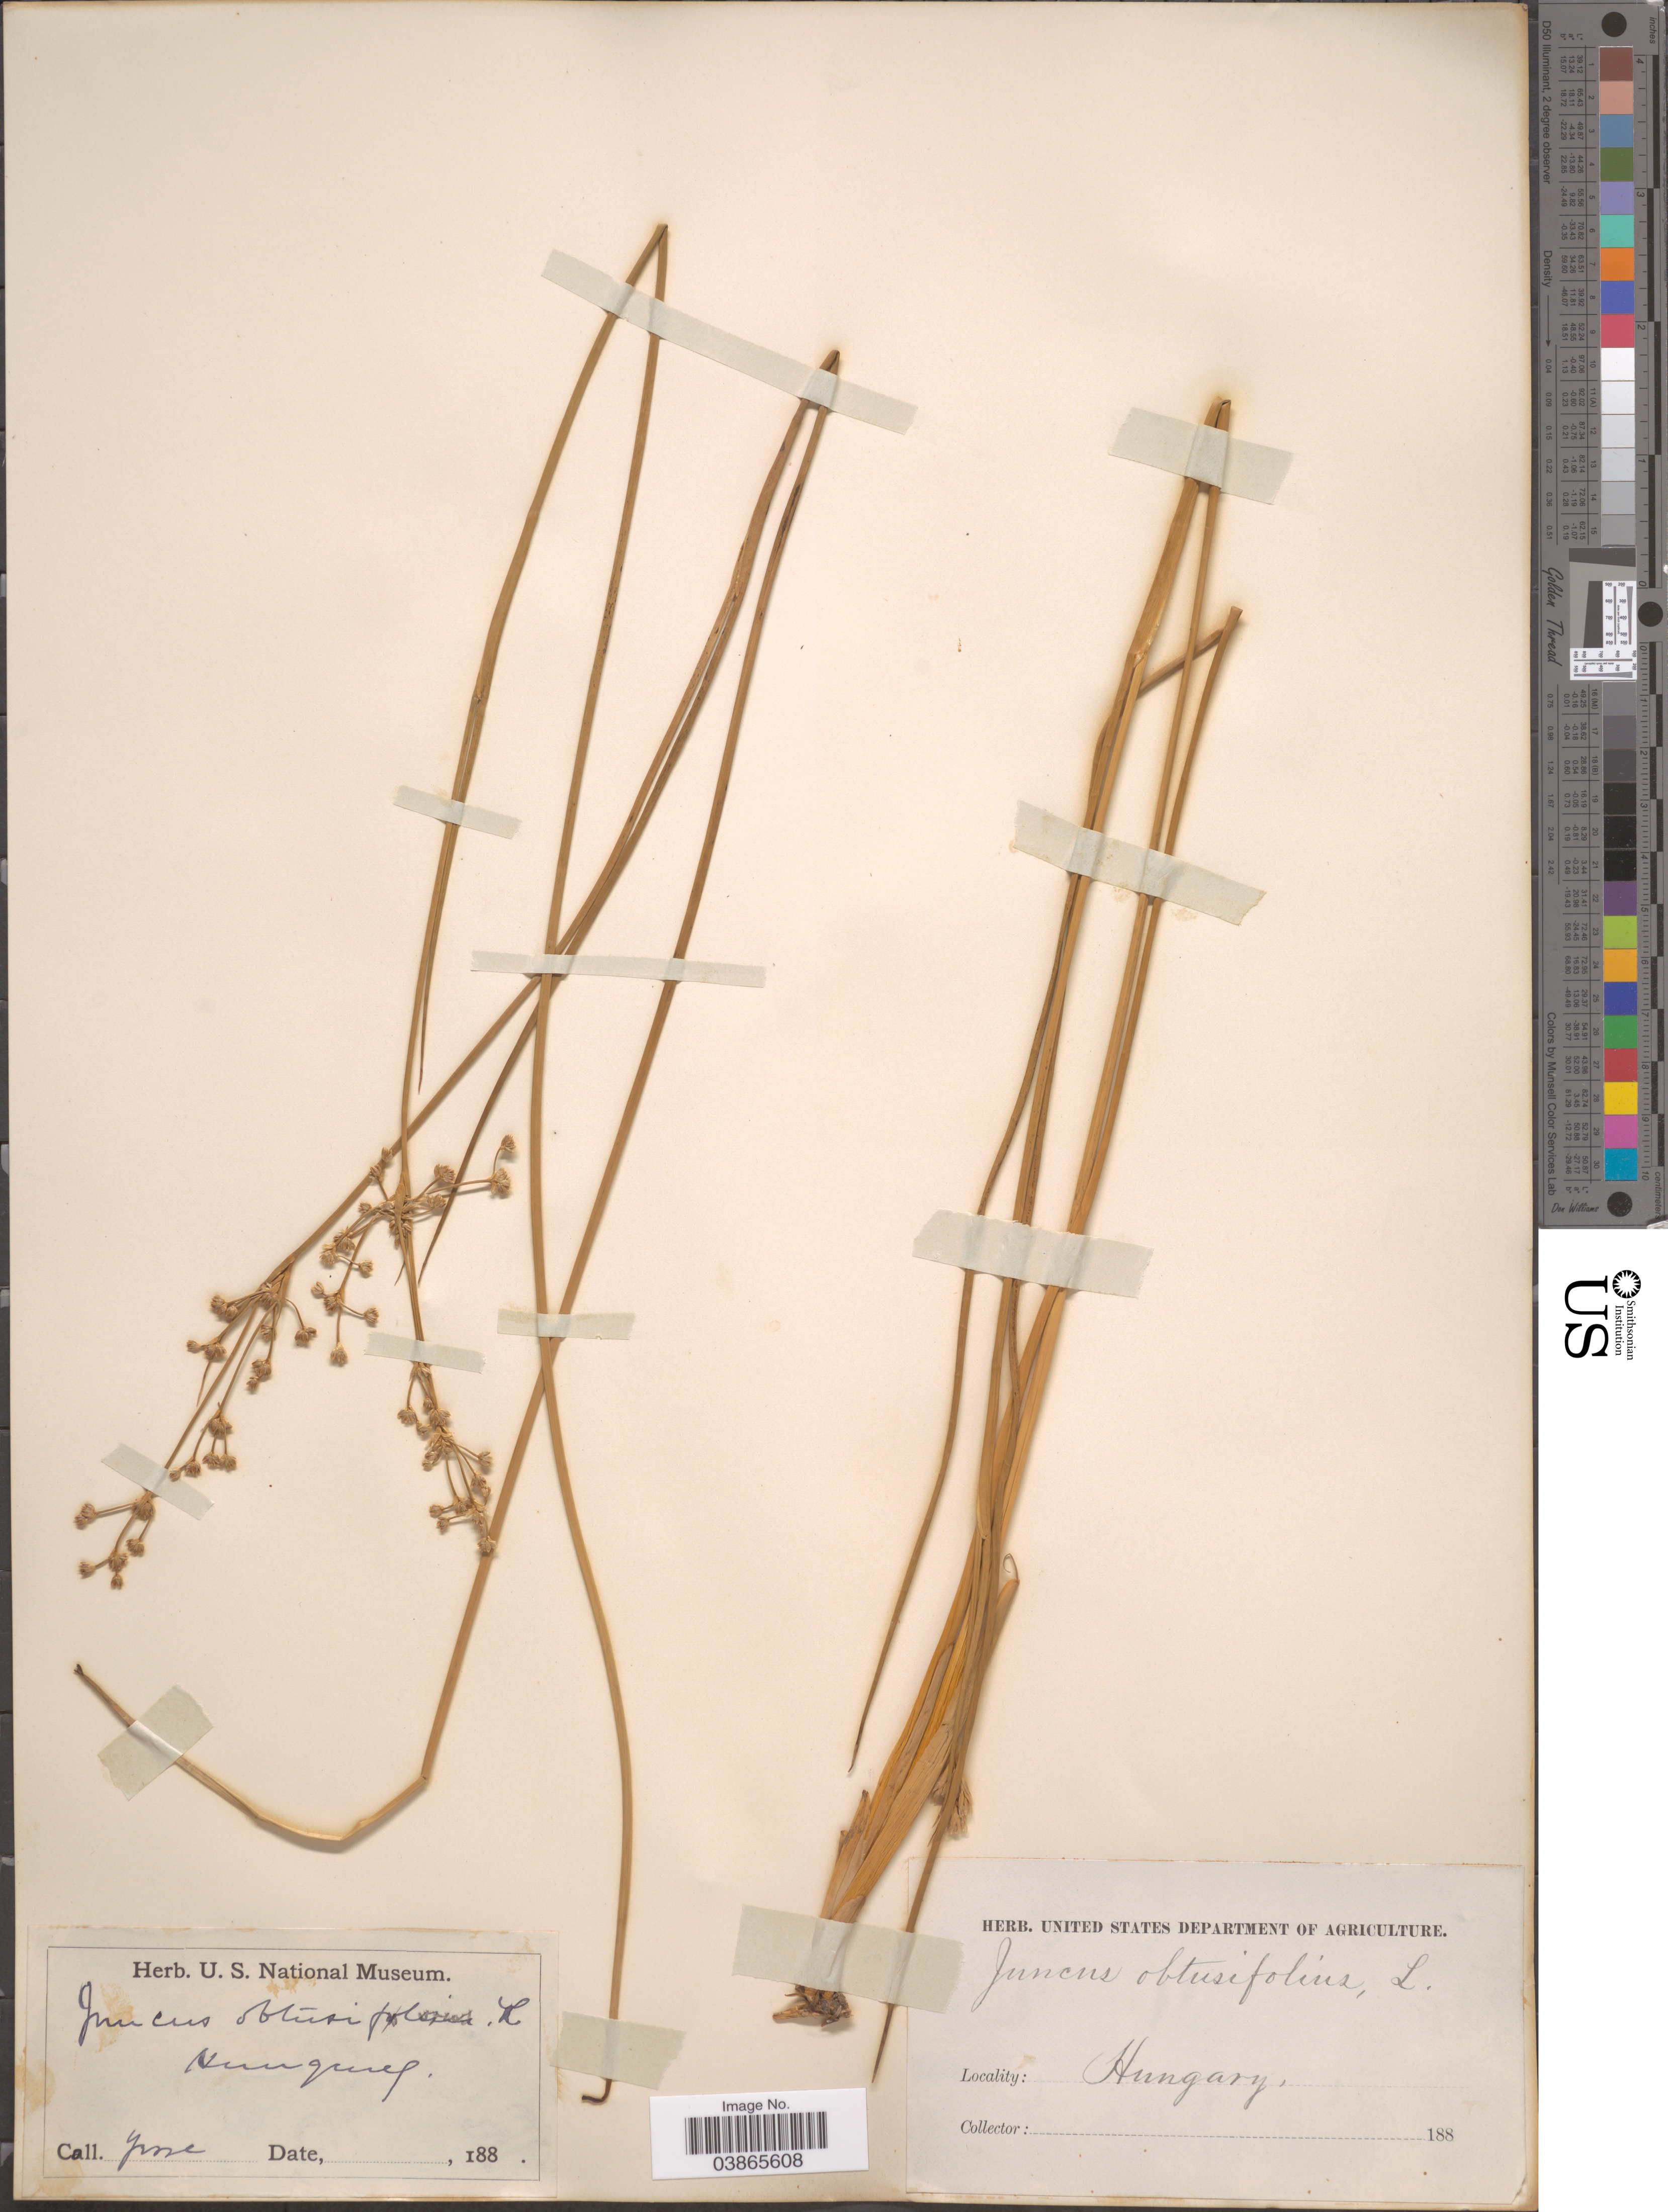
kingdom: Plantae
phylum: Tracheophyta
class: Liliopsida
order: Poales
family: Juncaceae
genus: Juncus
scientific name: Juncus obtusiflorus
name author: Ehrh. ex Hoffm.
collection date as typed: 188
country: Hungary